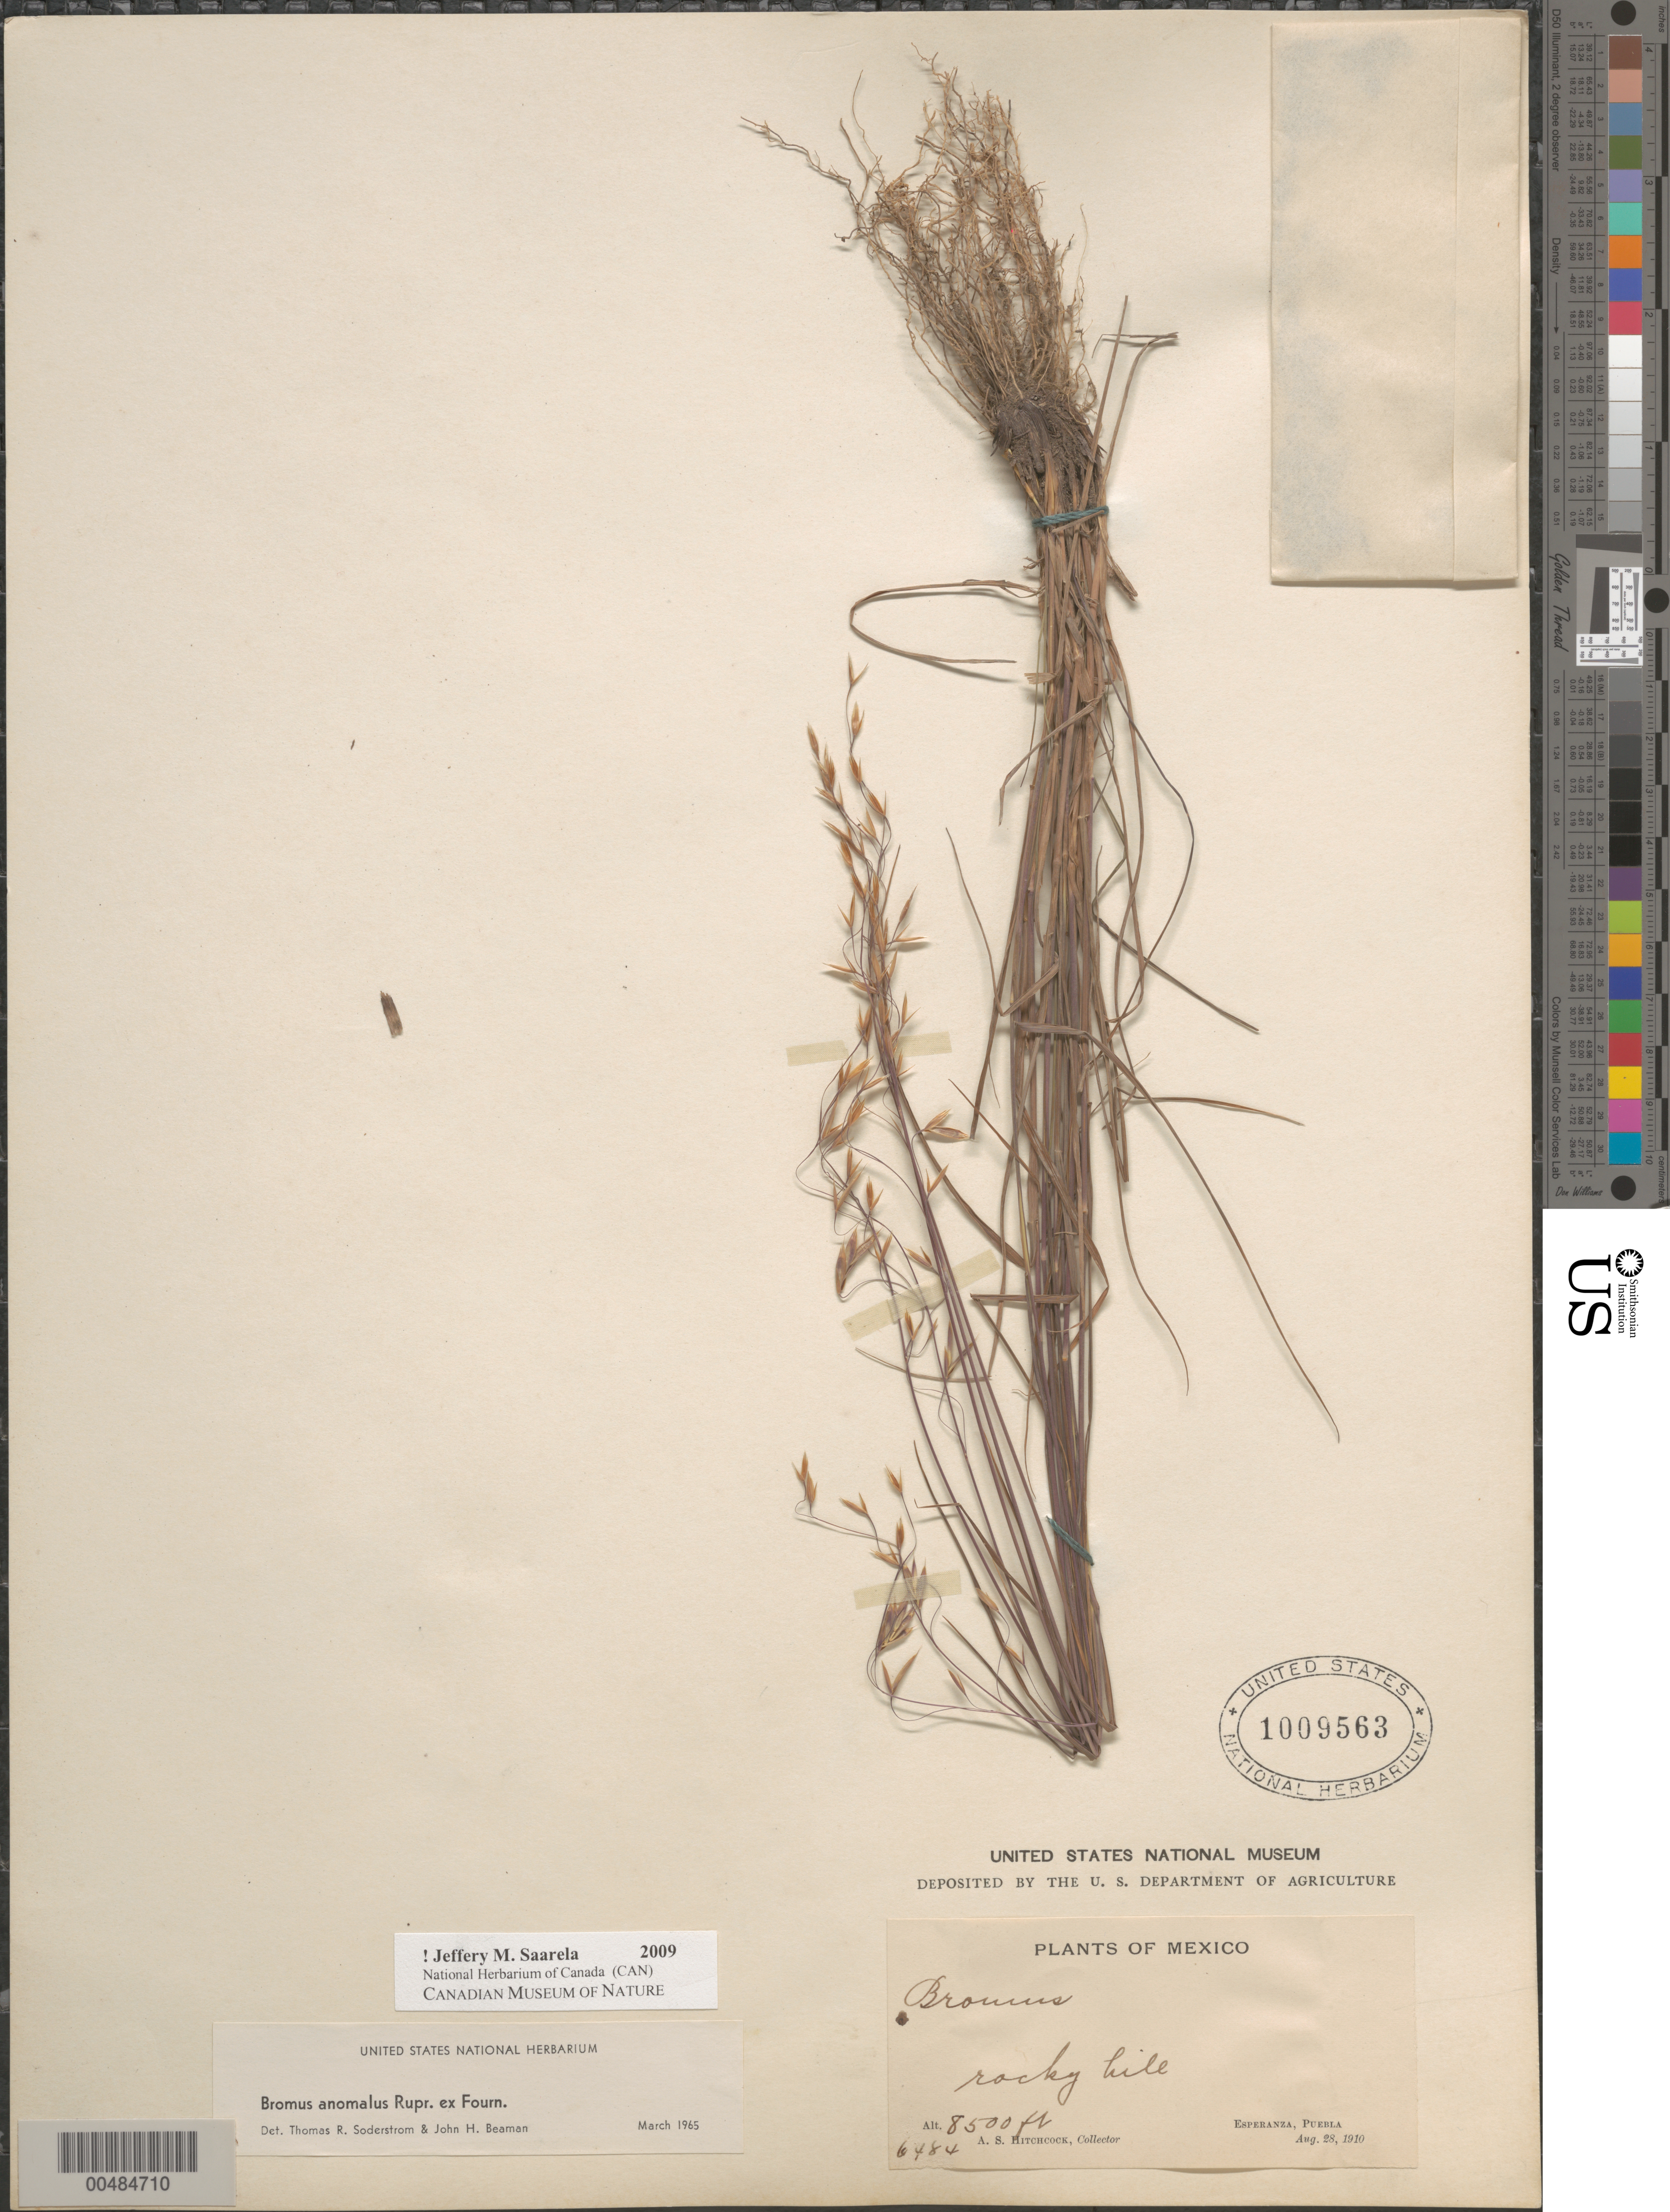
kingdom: Plantae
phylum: Tracheophyta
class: Liliopsida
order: Poales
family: Poaceae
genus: Bromus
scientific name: Bromus anomalus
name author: Rupr. ex E. Fourn.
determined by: Soderstrom, T. R.; Beaman, J. H.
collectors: A. S. Hitchcock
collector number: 6484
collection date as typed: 28 Aug 1910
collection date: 1910-08-28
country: Mexico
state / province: Puebla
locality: Esperanza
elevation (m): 2591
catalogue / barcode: US 1009563